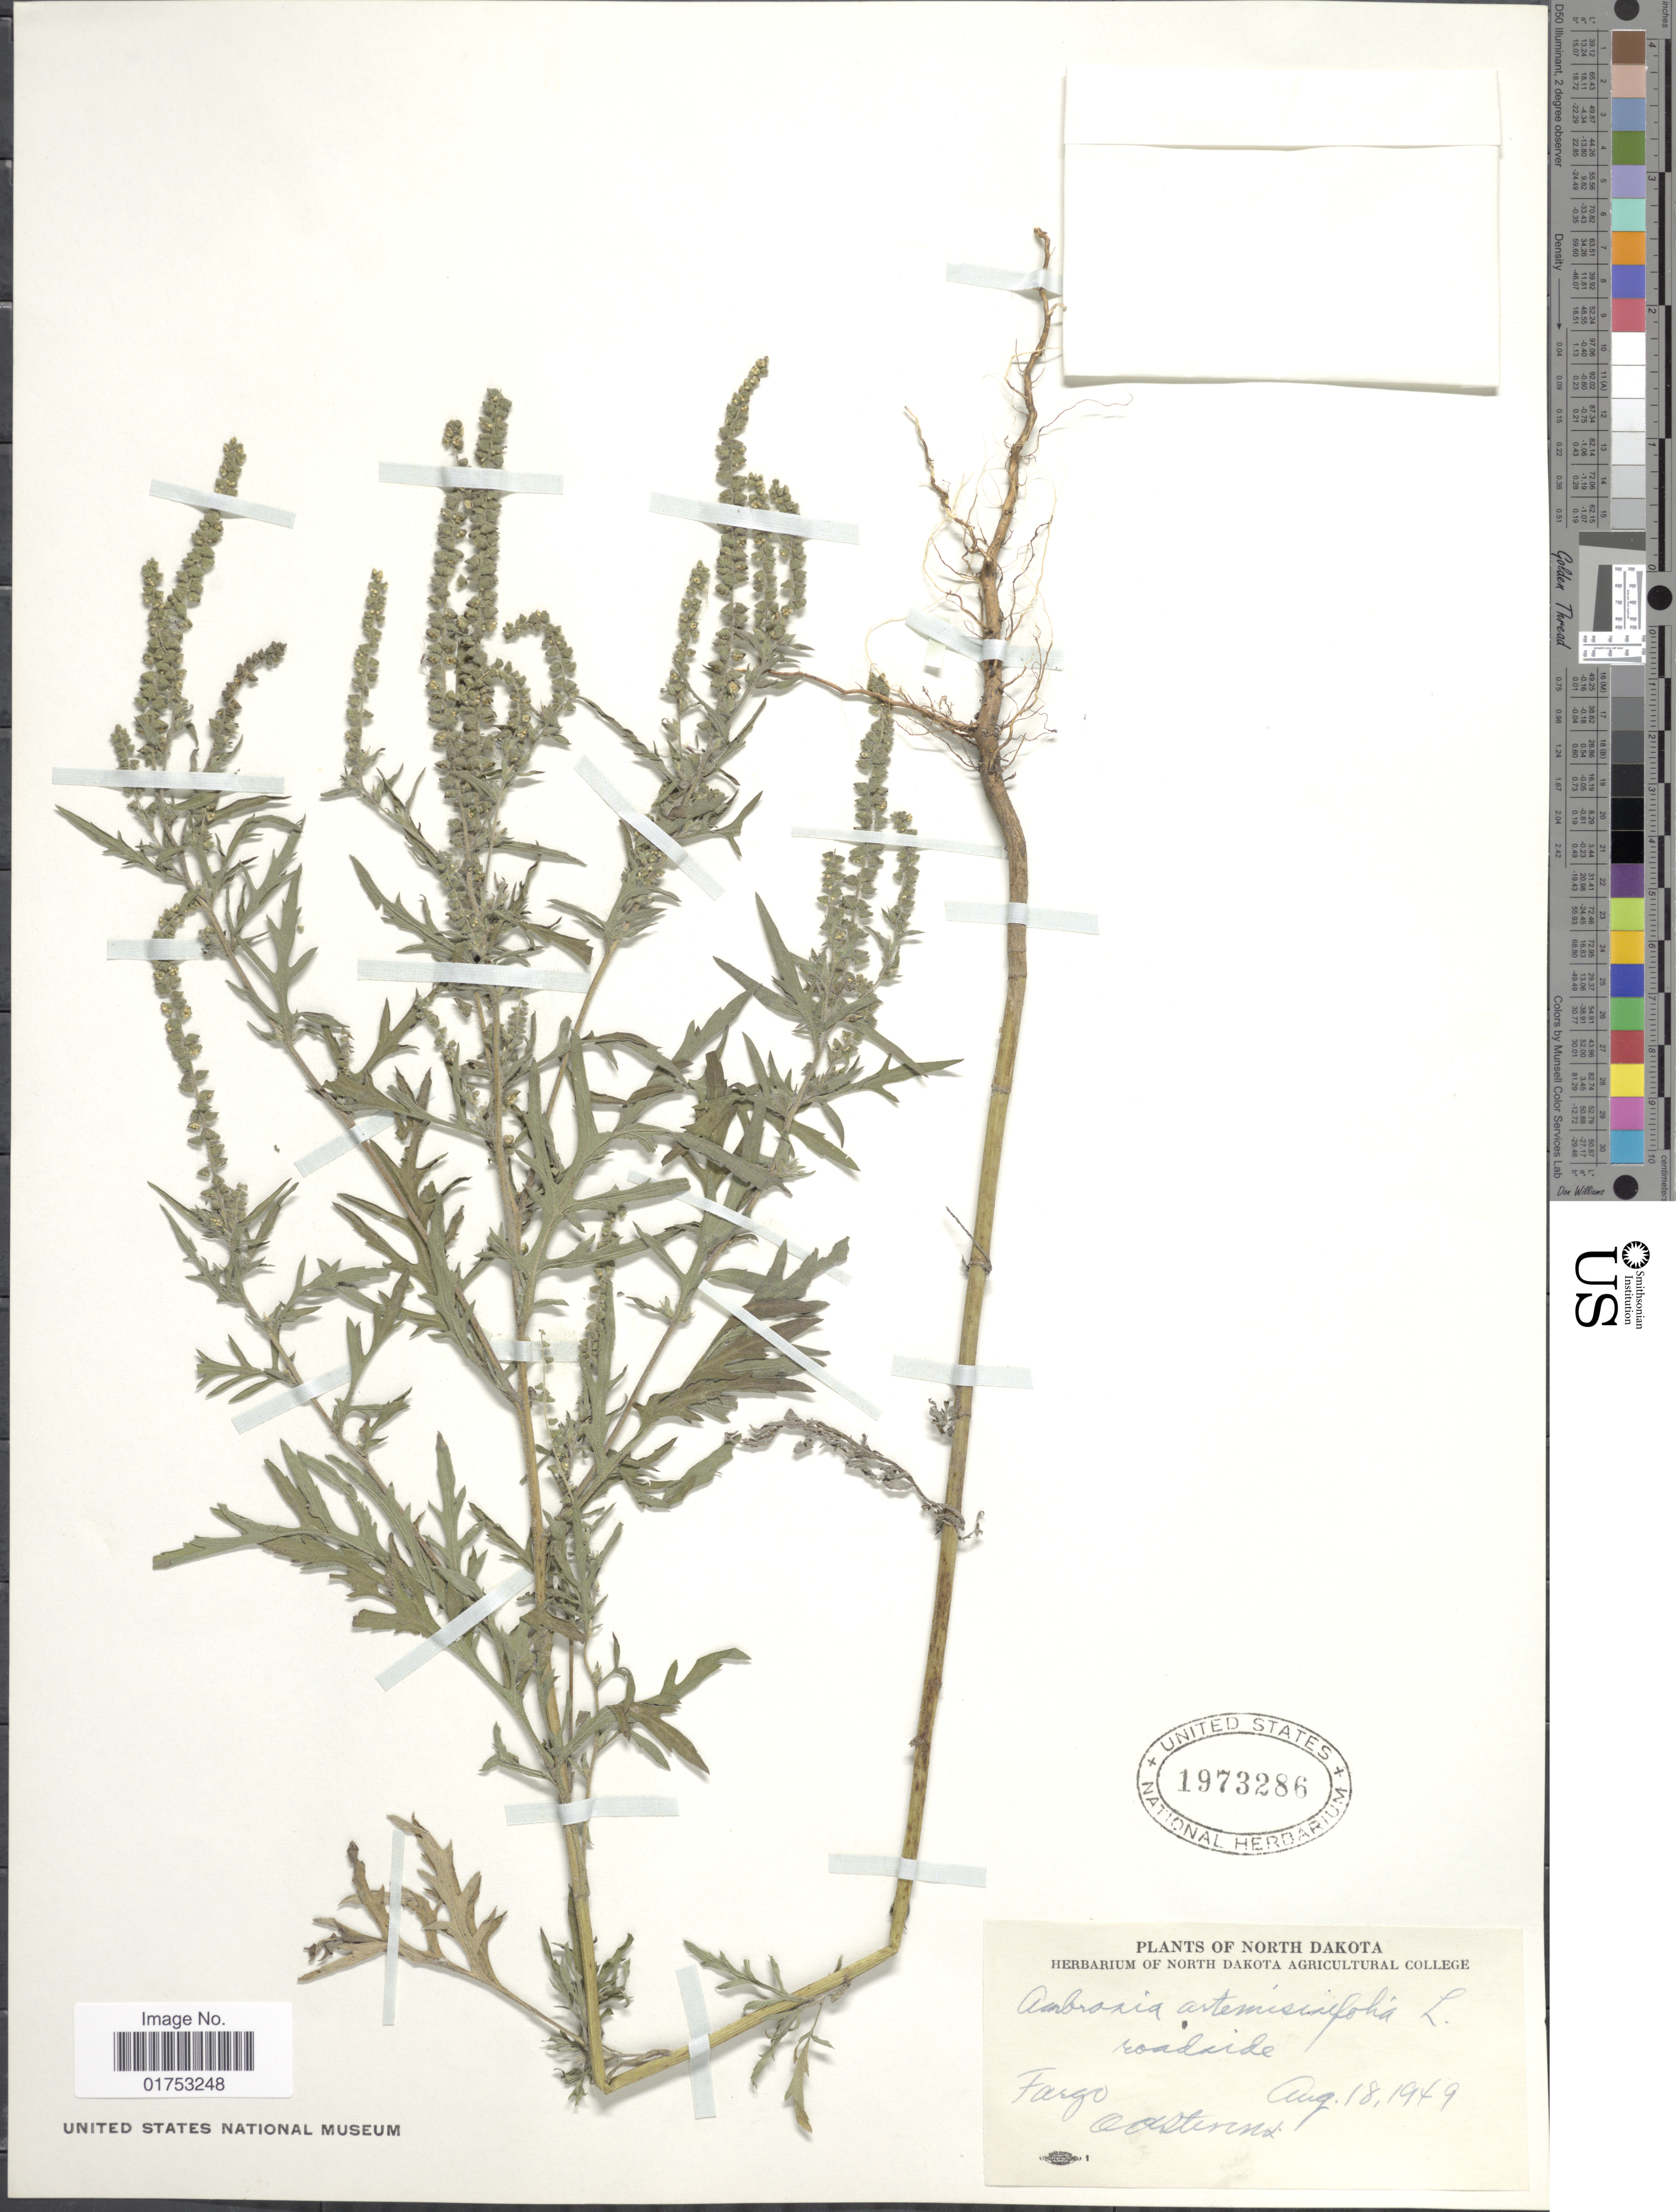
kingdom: Plantae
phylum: Tracheophyta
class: Magnoliopsida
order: Asterales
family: Asteraceae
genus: Ambrosia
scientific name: Ambrosia artemisiifolia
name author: L.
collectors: O. A. Stevens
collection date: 1949-08-18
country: United States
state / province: North Dakota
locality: Fargo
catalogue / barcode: US 1973286